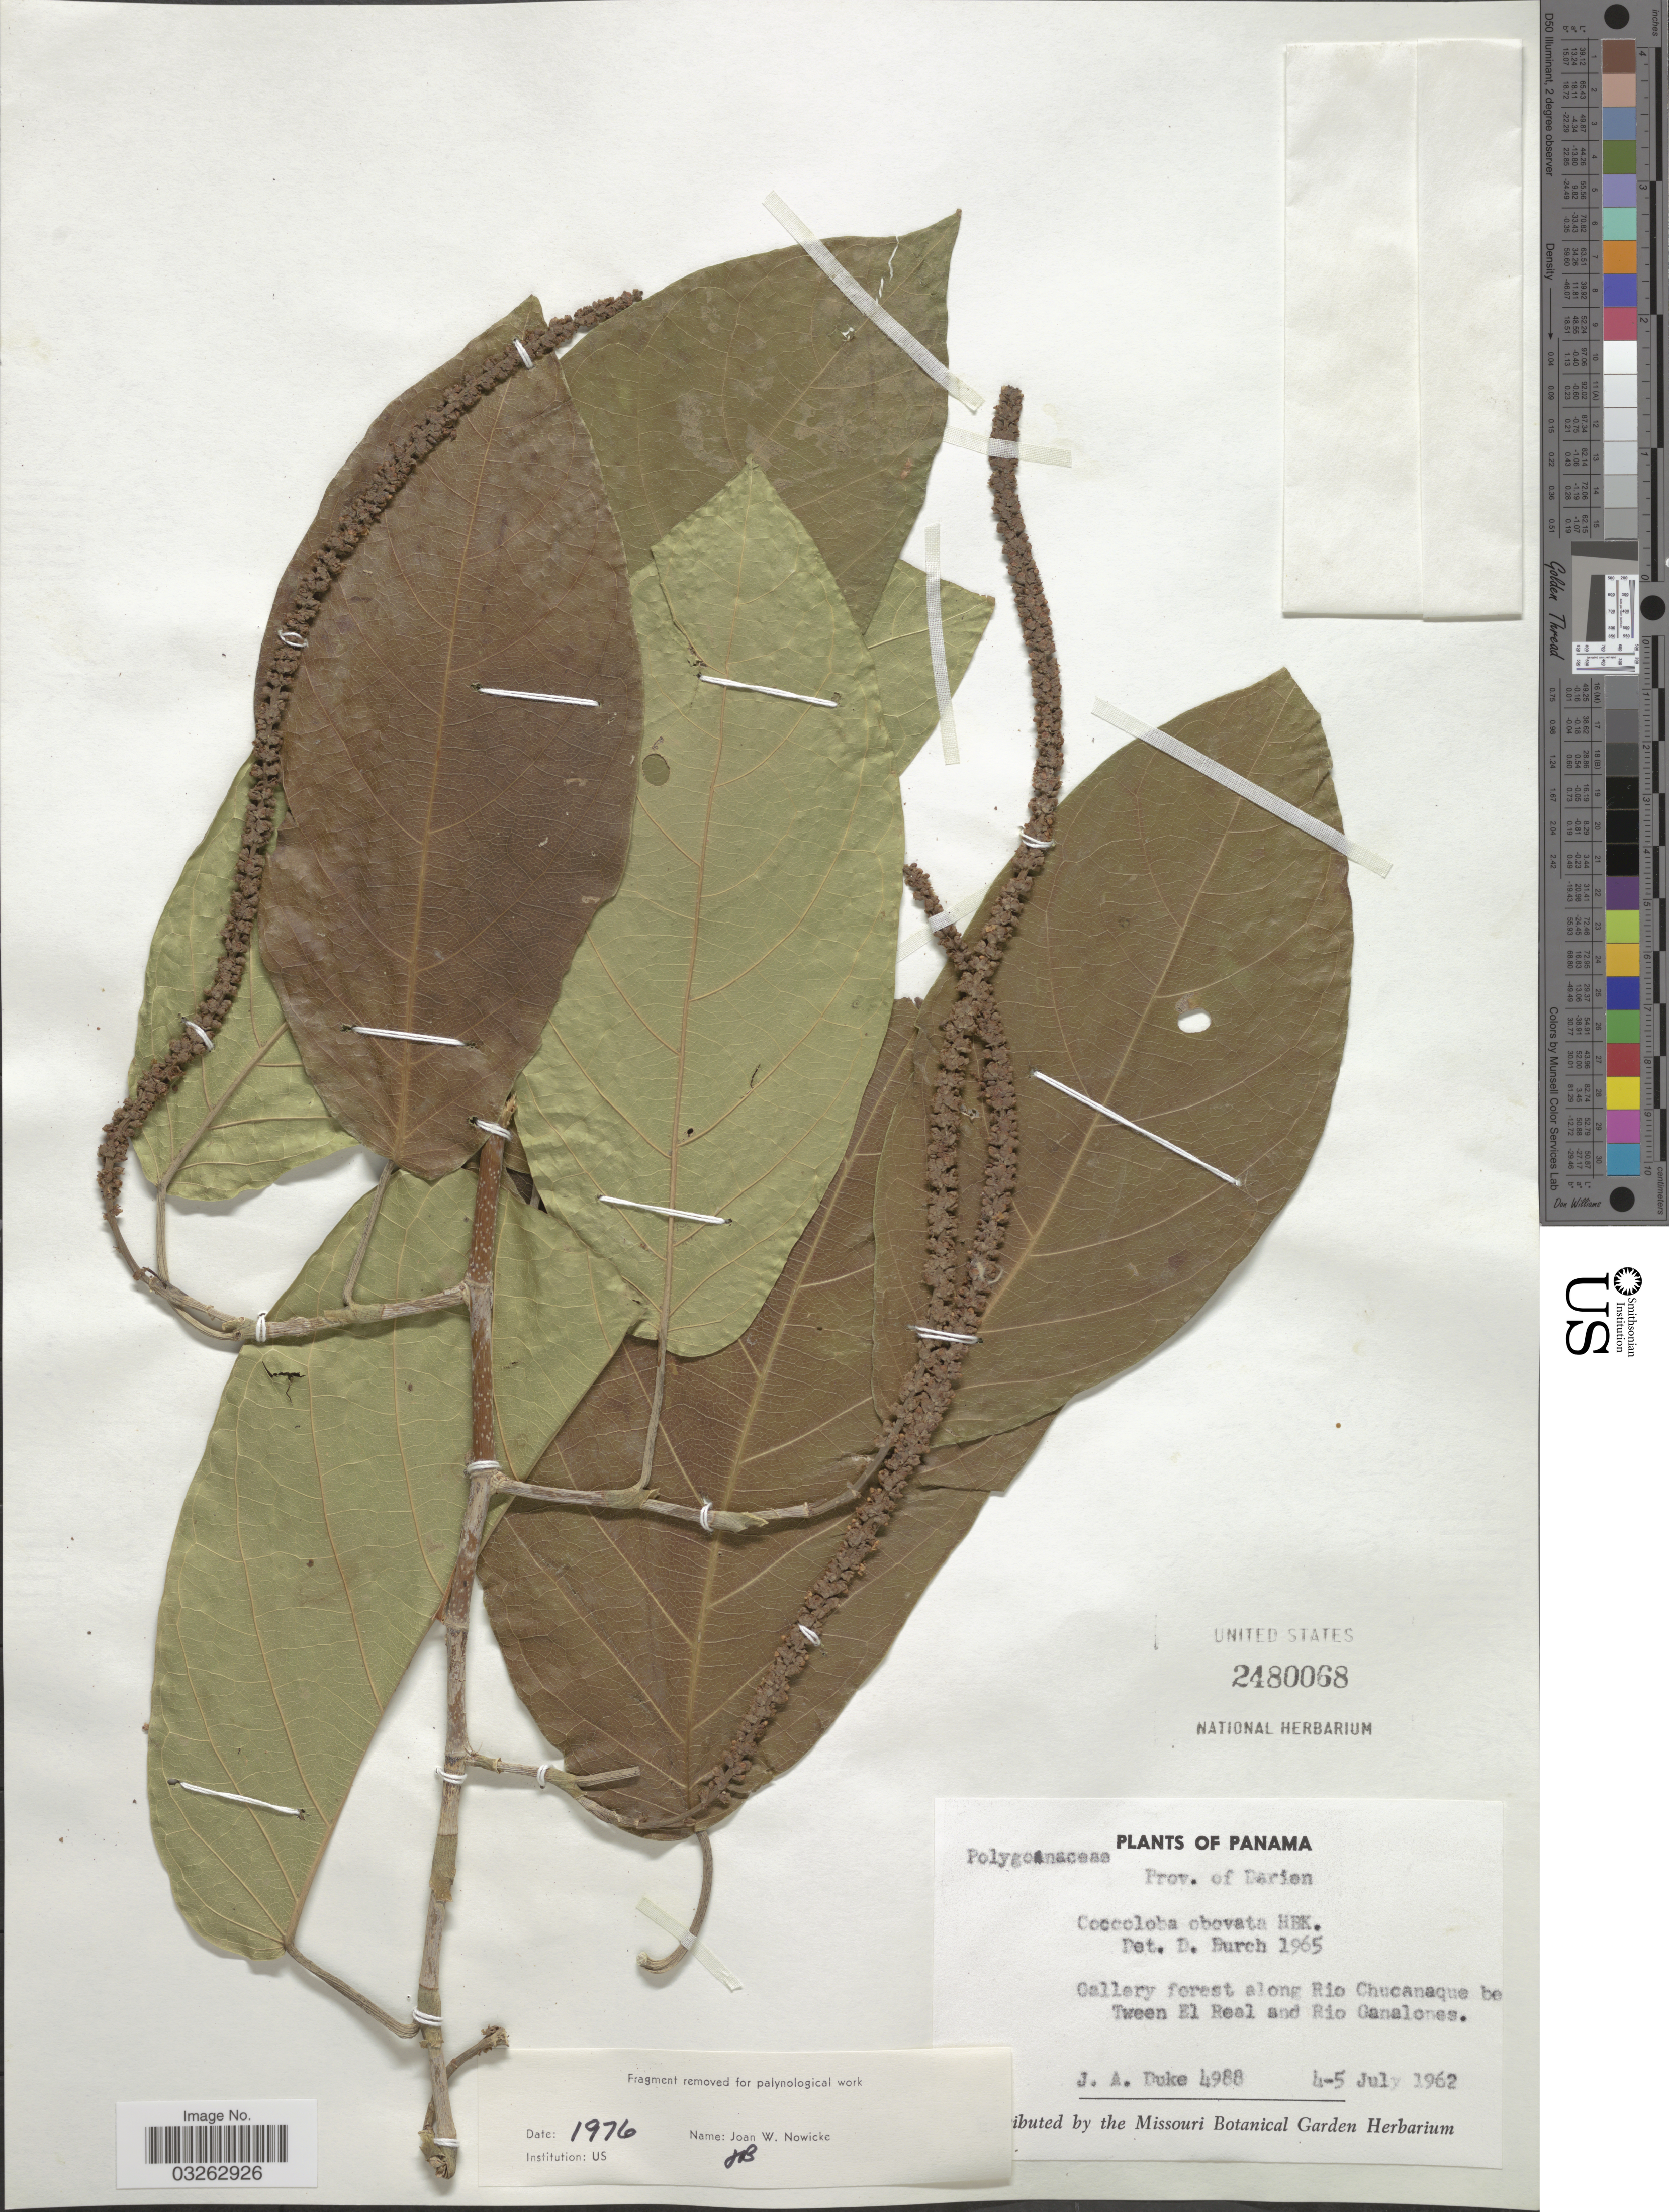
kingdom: Plantae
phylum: Tracheophyta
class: Magnoliopsida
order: Caryophyllales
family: Polygonaceae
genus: Coccoloba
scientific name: Coccoloba obovata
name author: Kunth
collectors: J. A. Duke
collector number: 4988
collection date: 1962-07-04/1962-07-05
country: Panama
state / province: Darién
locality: Gallery forest along Rio Chucanaque between El Real and Rio Ganalones.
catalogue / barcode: US 2480068